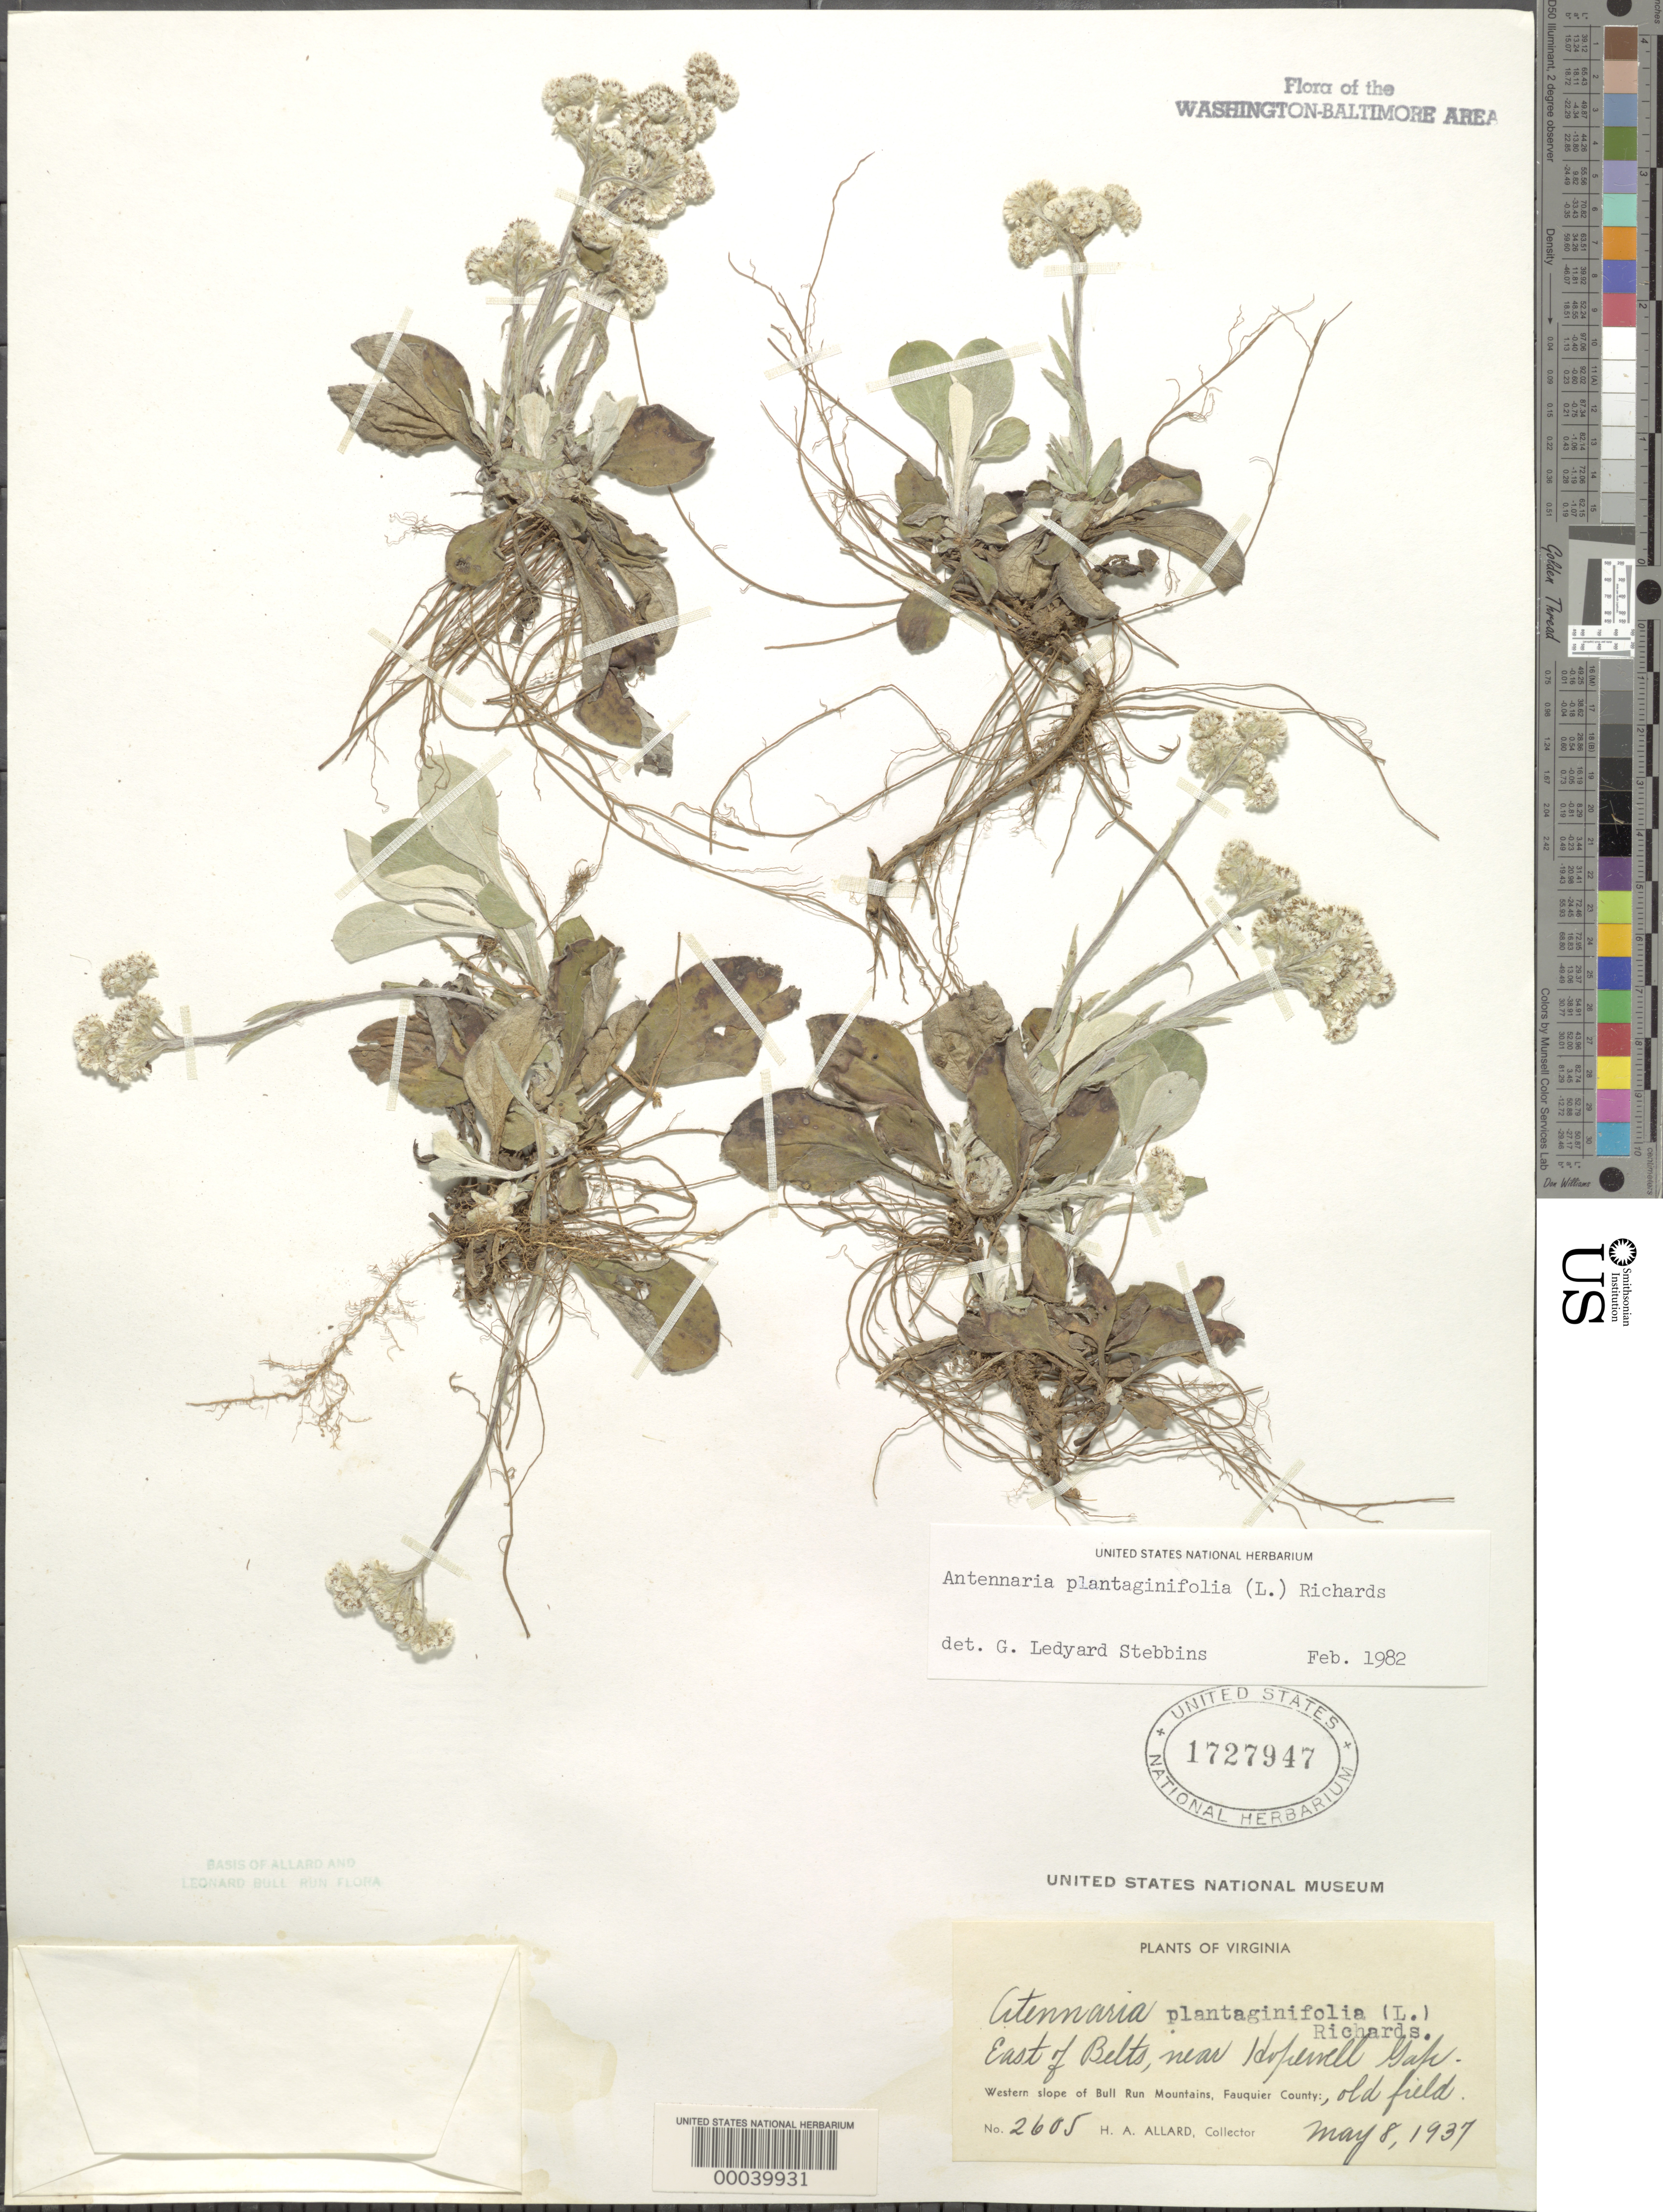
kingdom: Plantae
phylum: Tracheophyta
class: Magnoliopsida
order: Asterales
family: Asteraceae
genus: Antennaria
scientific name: Antennaria plantaginifolia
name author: (L.) Richardson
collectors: H. A. Allard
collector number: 2605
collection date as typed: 08 May 1937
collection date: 1937-05-08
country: United States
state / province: Virginia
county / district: Fauquier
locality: Near of Hopewell Gap, east of Belts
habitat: Old field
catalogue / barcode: US 1727947